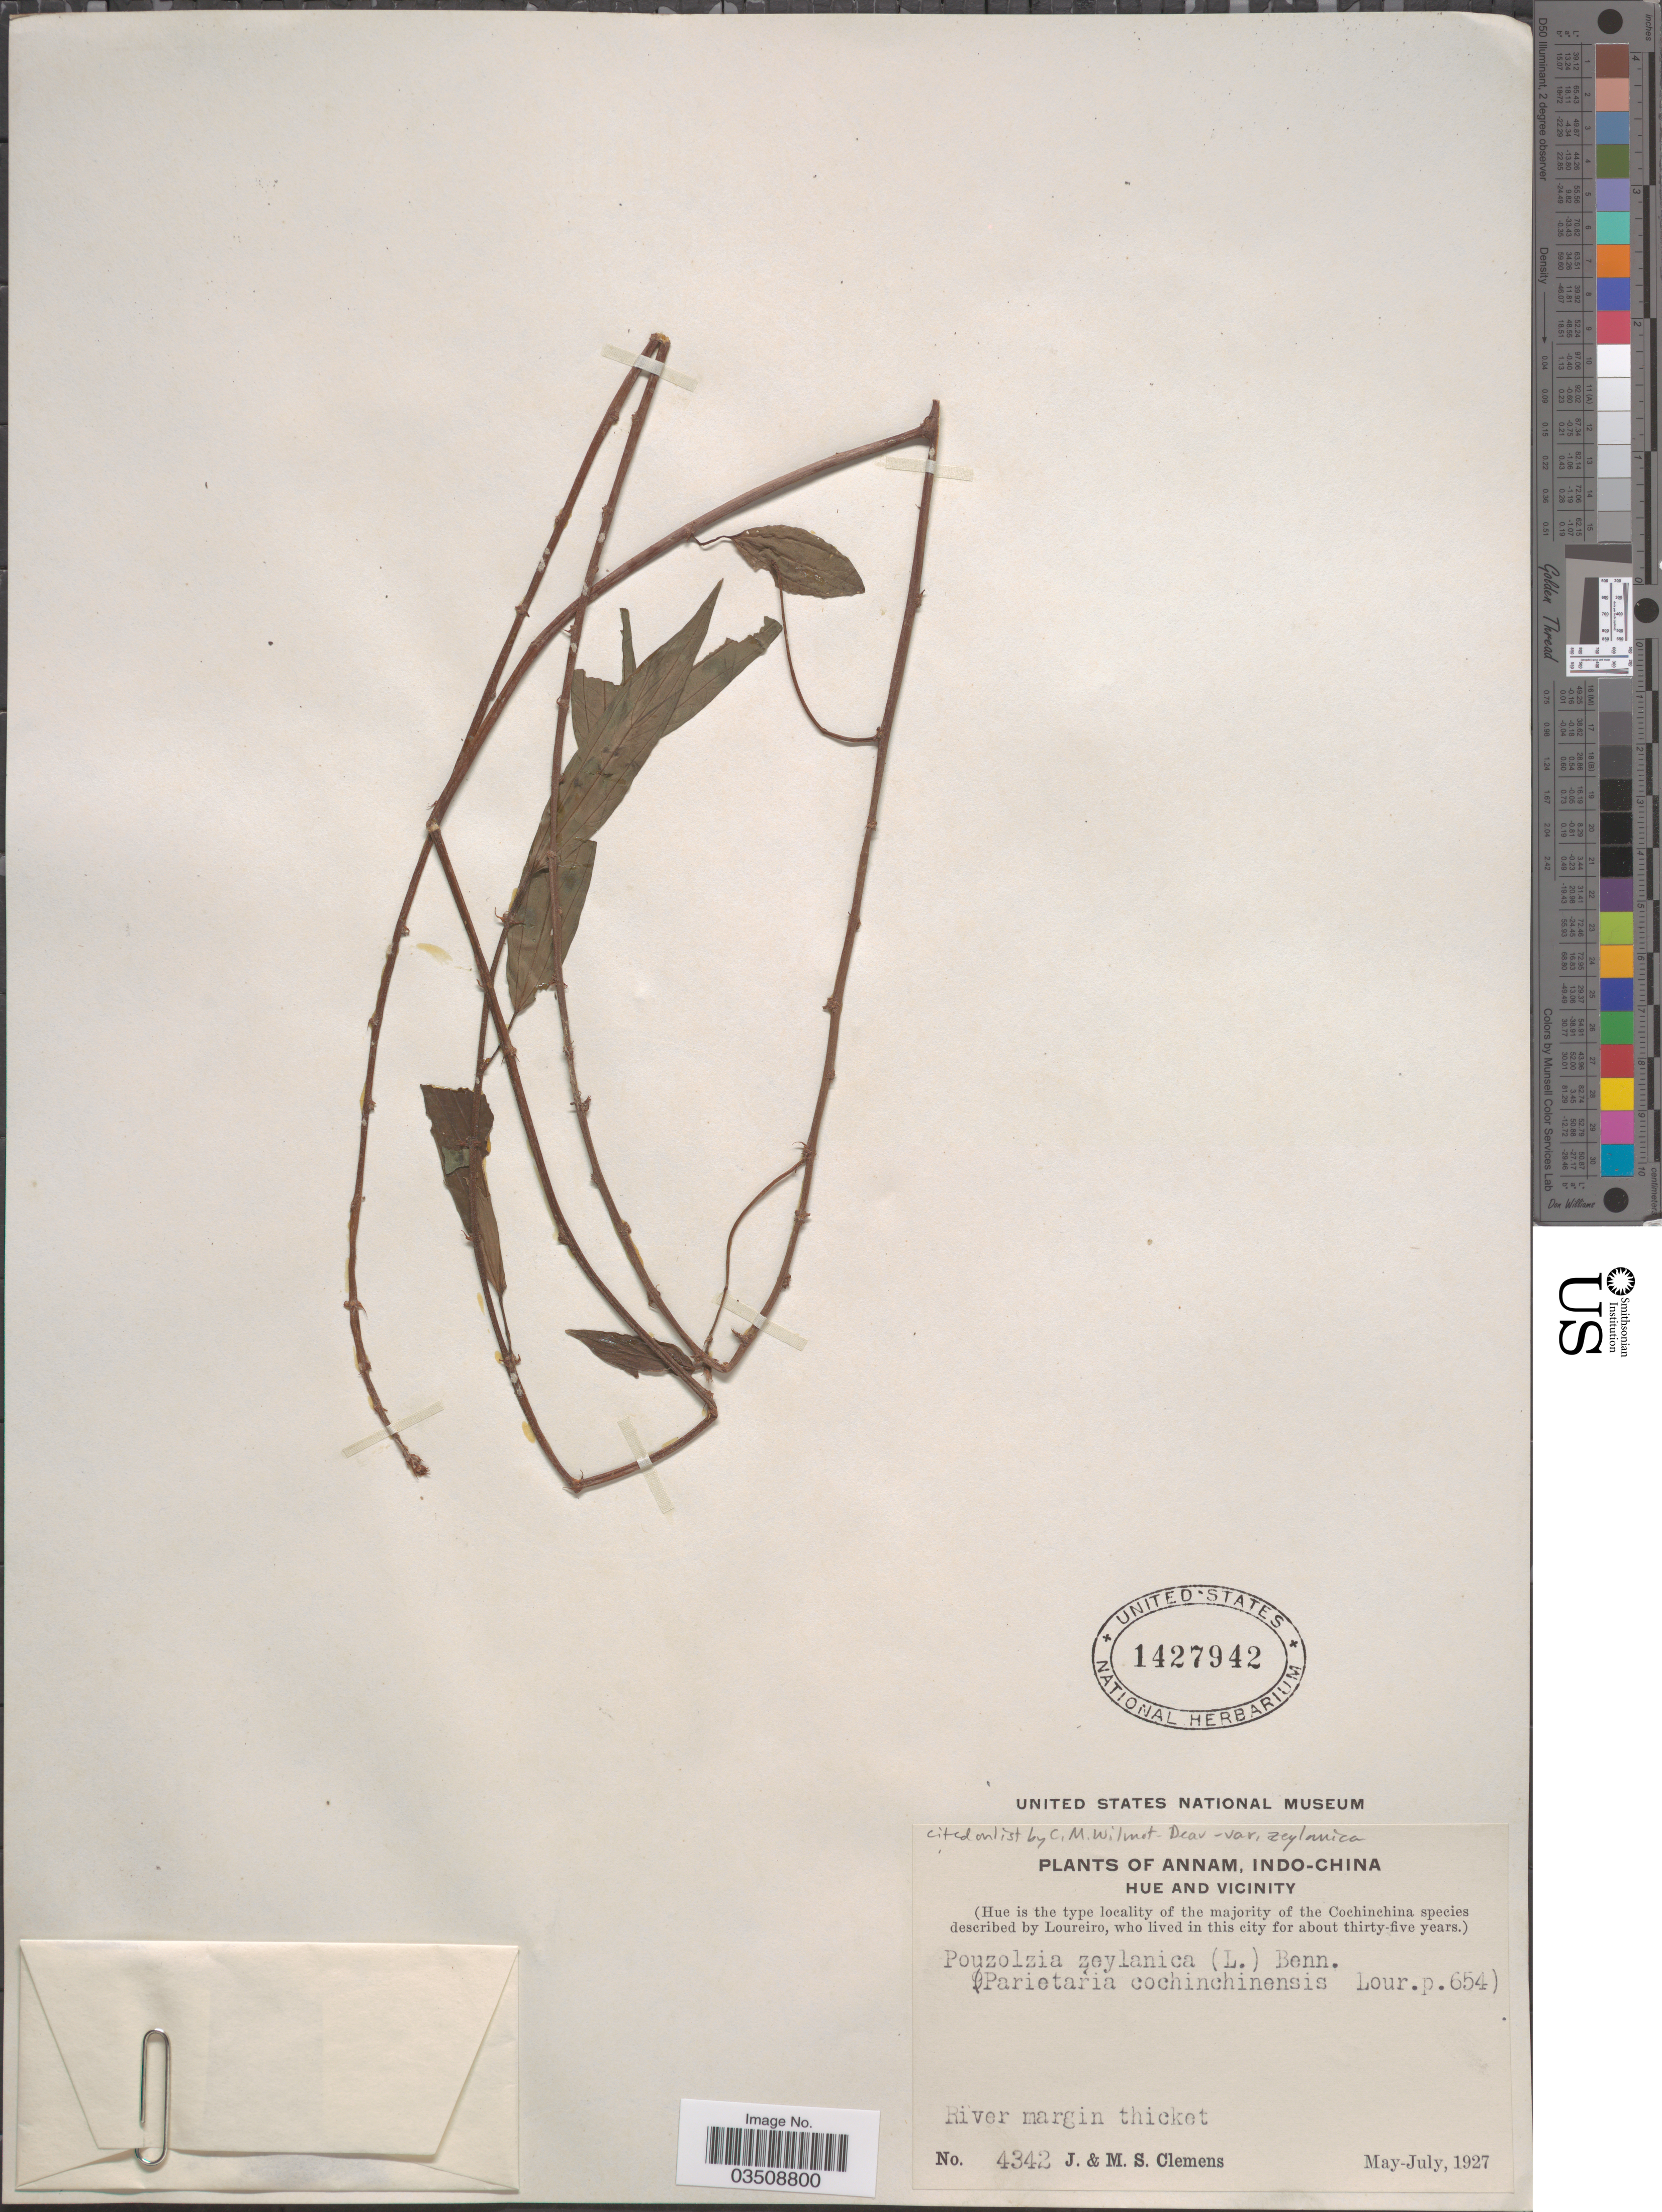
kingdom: Plantae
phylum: Tracheophyta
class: Magnoliopsida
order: Rosales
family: Urticaceae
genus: Pouzolzia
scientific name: Pouzolzia zeylanica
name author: (L.) Benn.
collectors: J. Clemens & M. S. Clemens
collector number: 4342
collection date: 1927-05/1927-07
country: Vietnam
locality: Annam. Hue and Vicinity.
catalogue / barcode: US 1427942